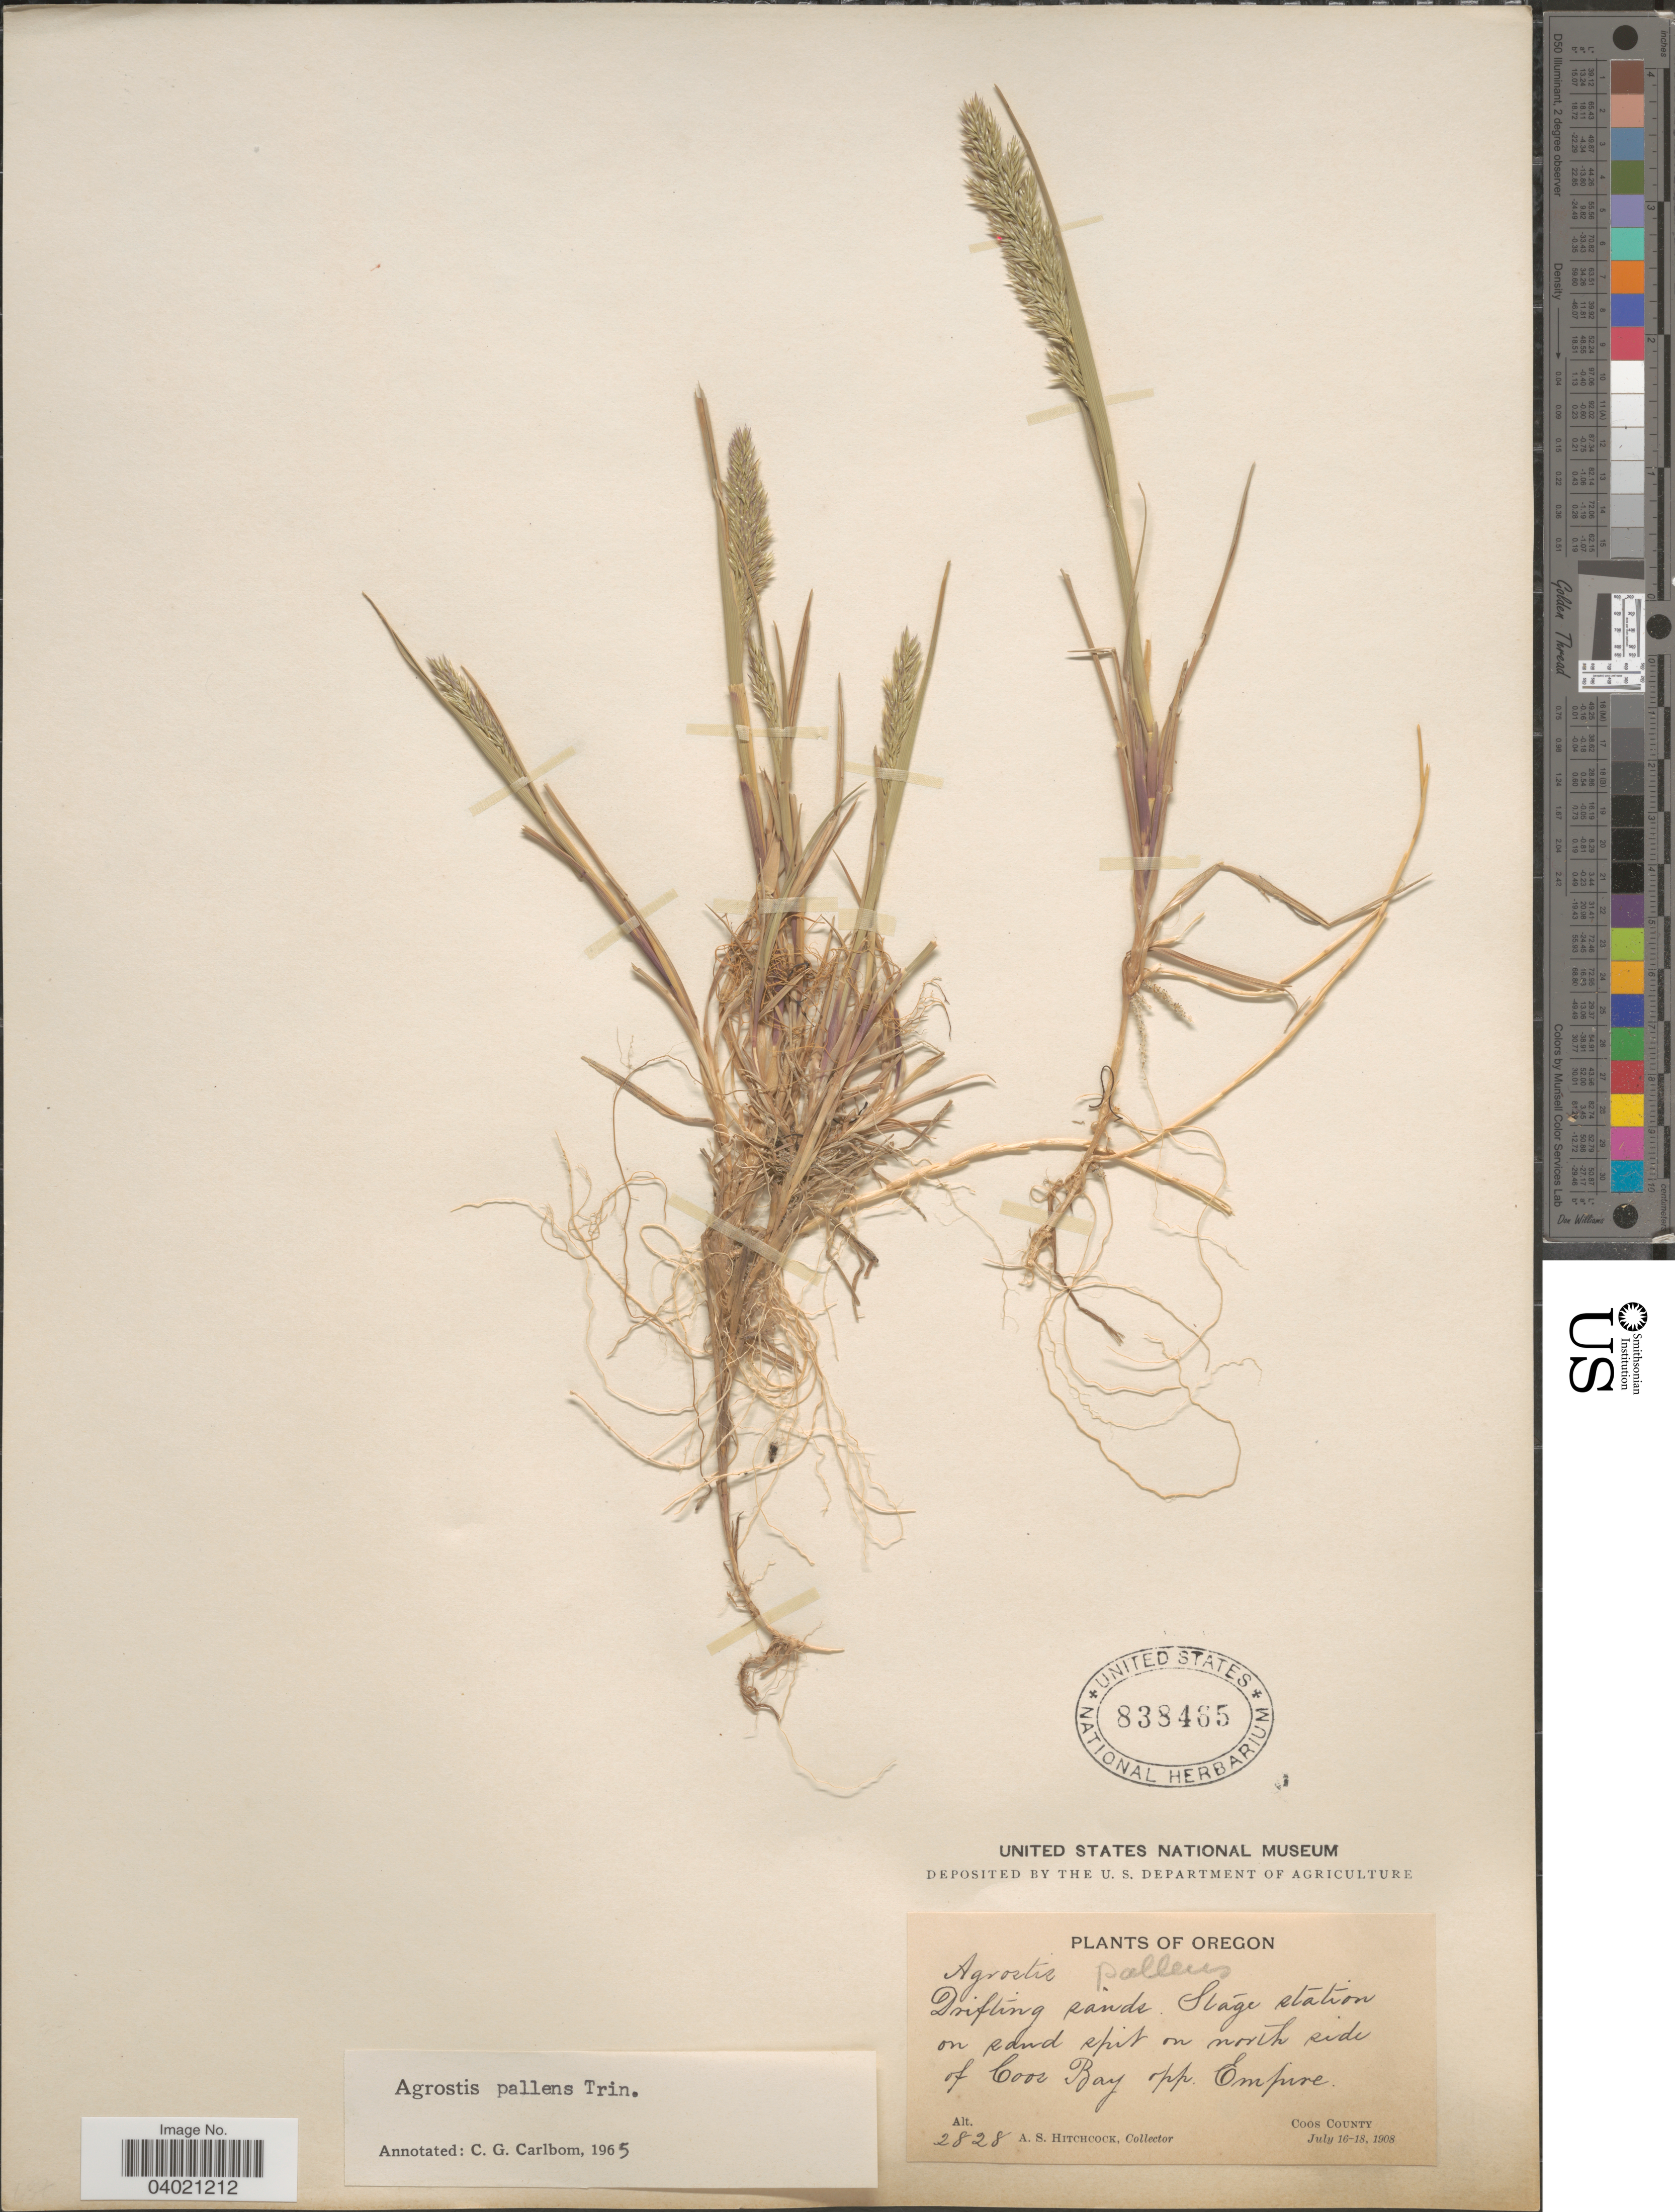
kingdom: Plantae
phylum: Tracheophyta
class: Liliopsida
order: Poales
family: Poaceae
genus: Agrostis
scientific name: Agrostis pallens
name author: Trin.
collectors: A. S. Hitchcock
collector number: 2828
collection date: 1908-07-16/1908-07-18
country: United States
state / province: Oregon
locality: On north side of Coos Bay opp. Empire. Coos County.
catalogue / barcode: US 838465